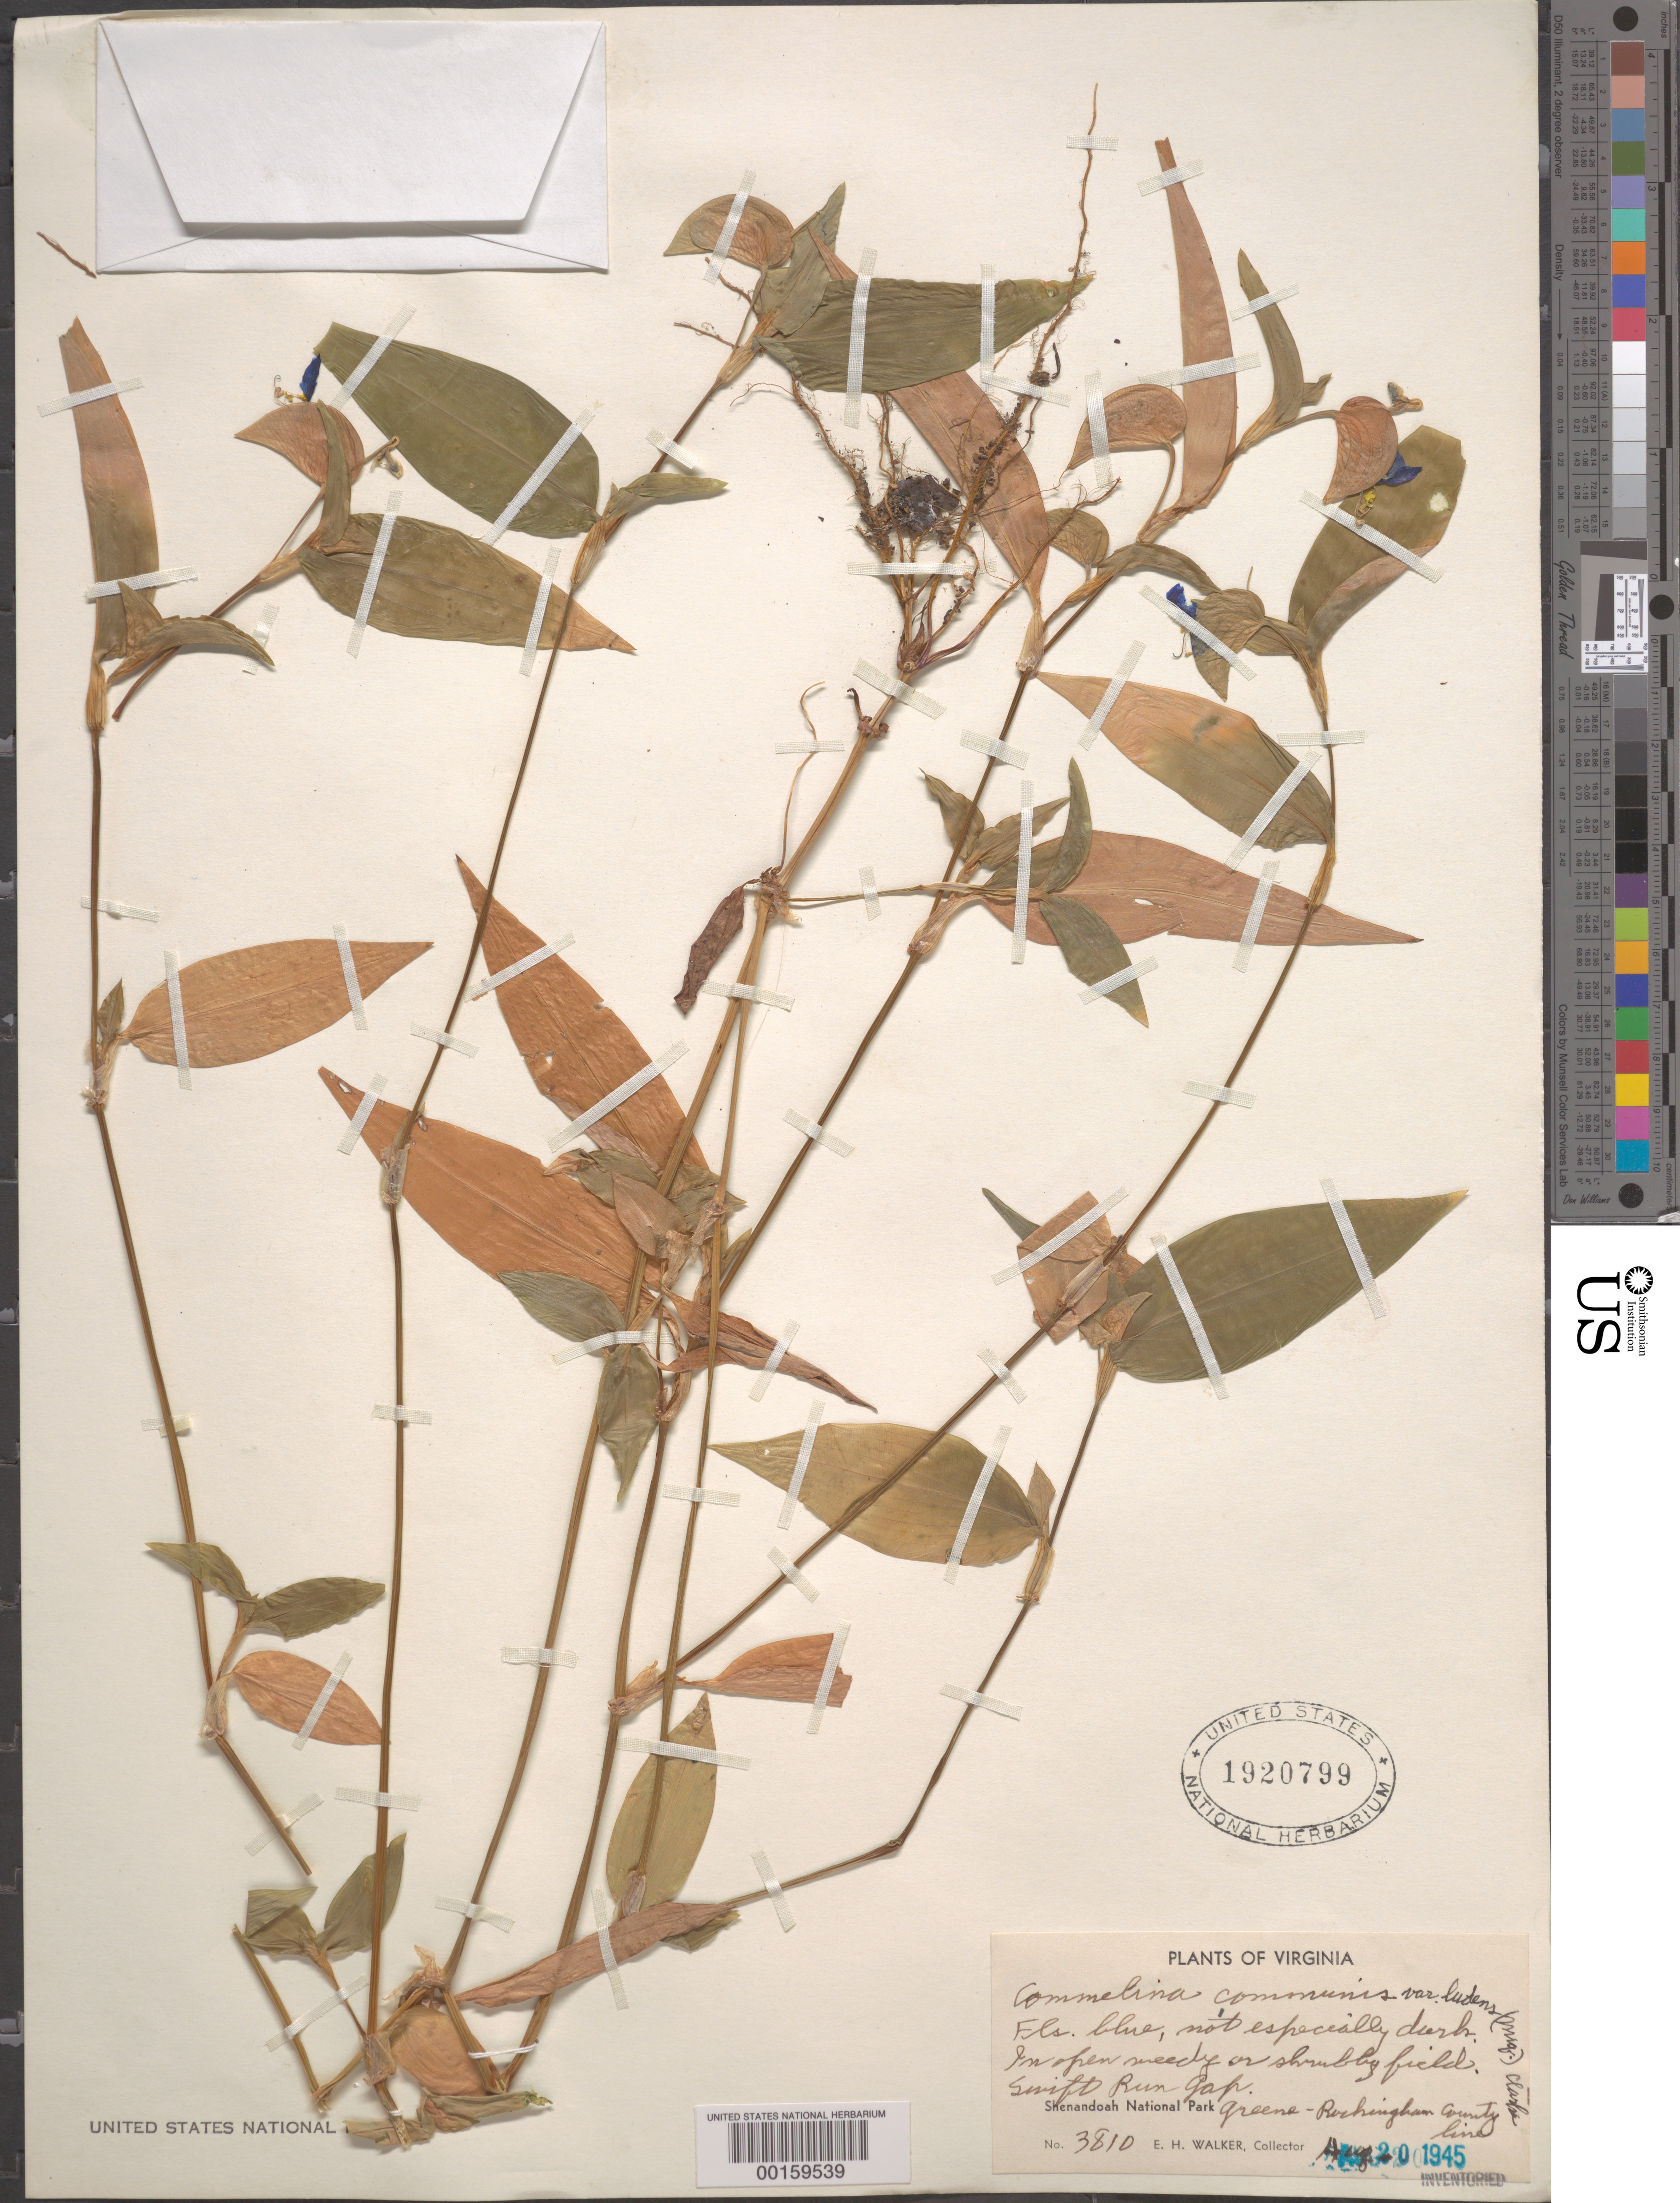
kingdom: Plantae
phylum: Tracheophyta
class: Liliopsida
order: Commelinales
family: Commelinaceae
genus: Commelina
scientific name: Commelina communis var. ludens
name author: (Miq.) C.B. Clarke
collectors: E. H. Walker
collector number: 3810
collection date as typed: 20 Aug 1945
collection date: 1945-08-20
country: United States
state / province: Virginia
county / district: Greene / Rockingham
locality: Shen. nat. pk., swift run gap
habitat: In open weedy or shrubby field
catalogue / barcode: US 1920799